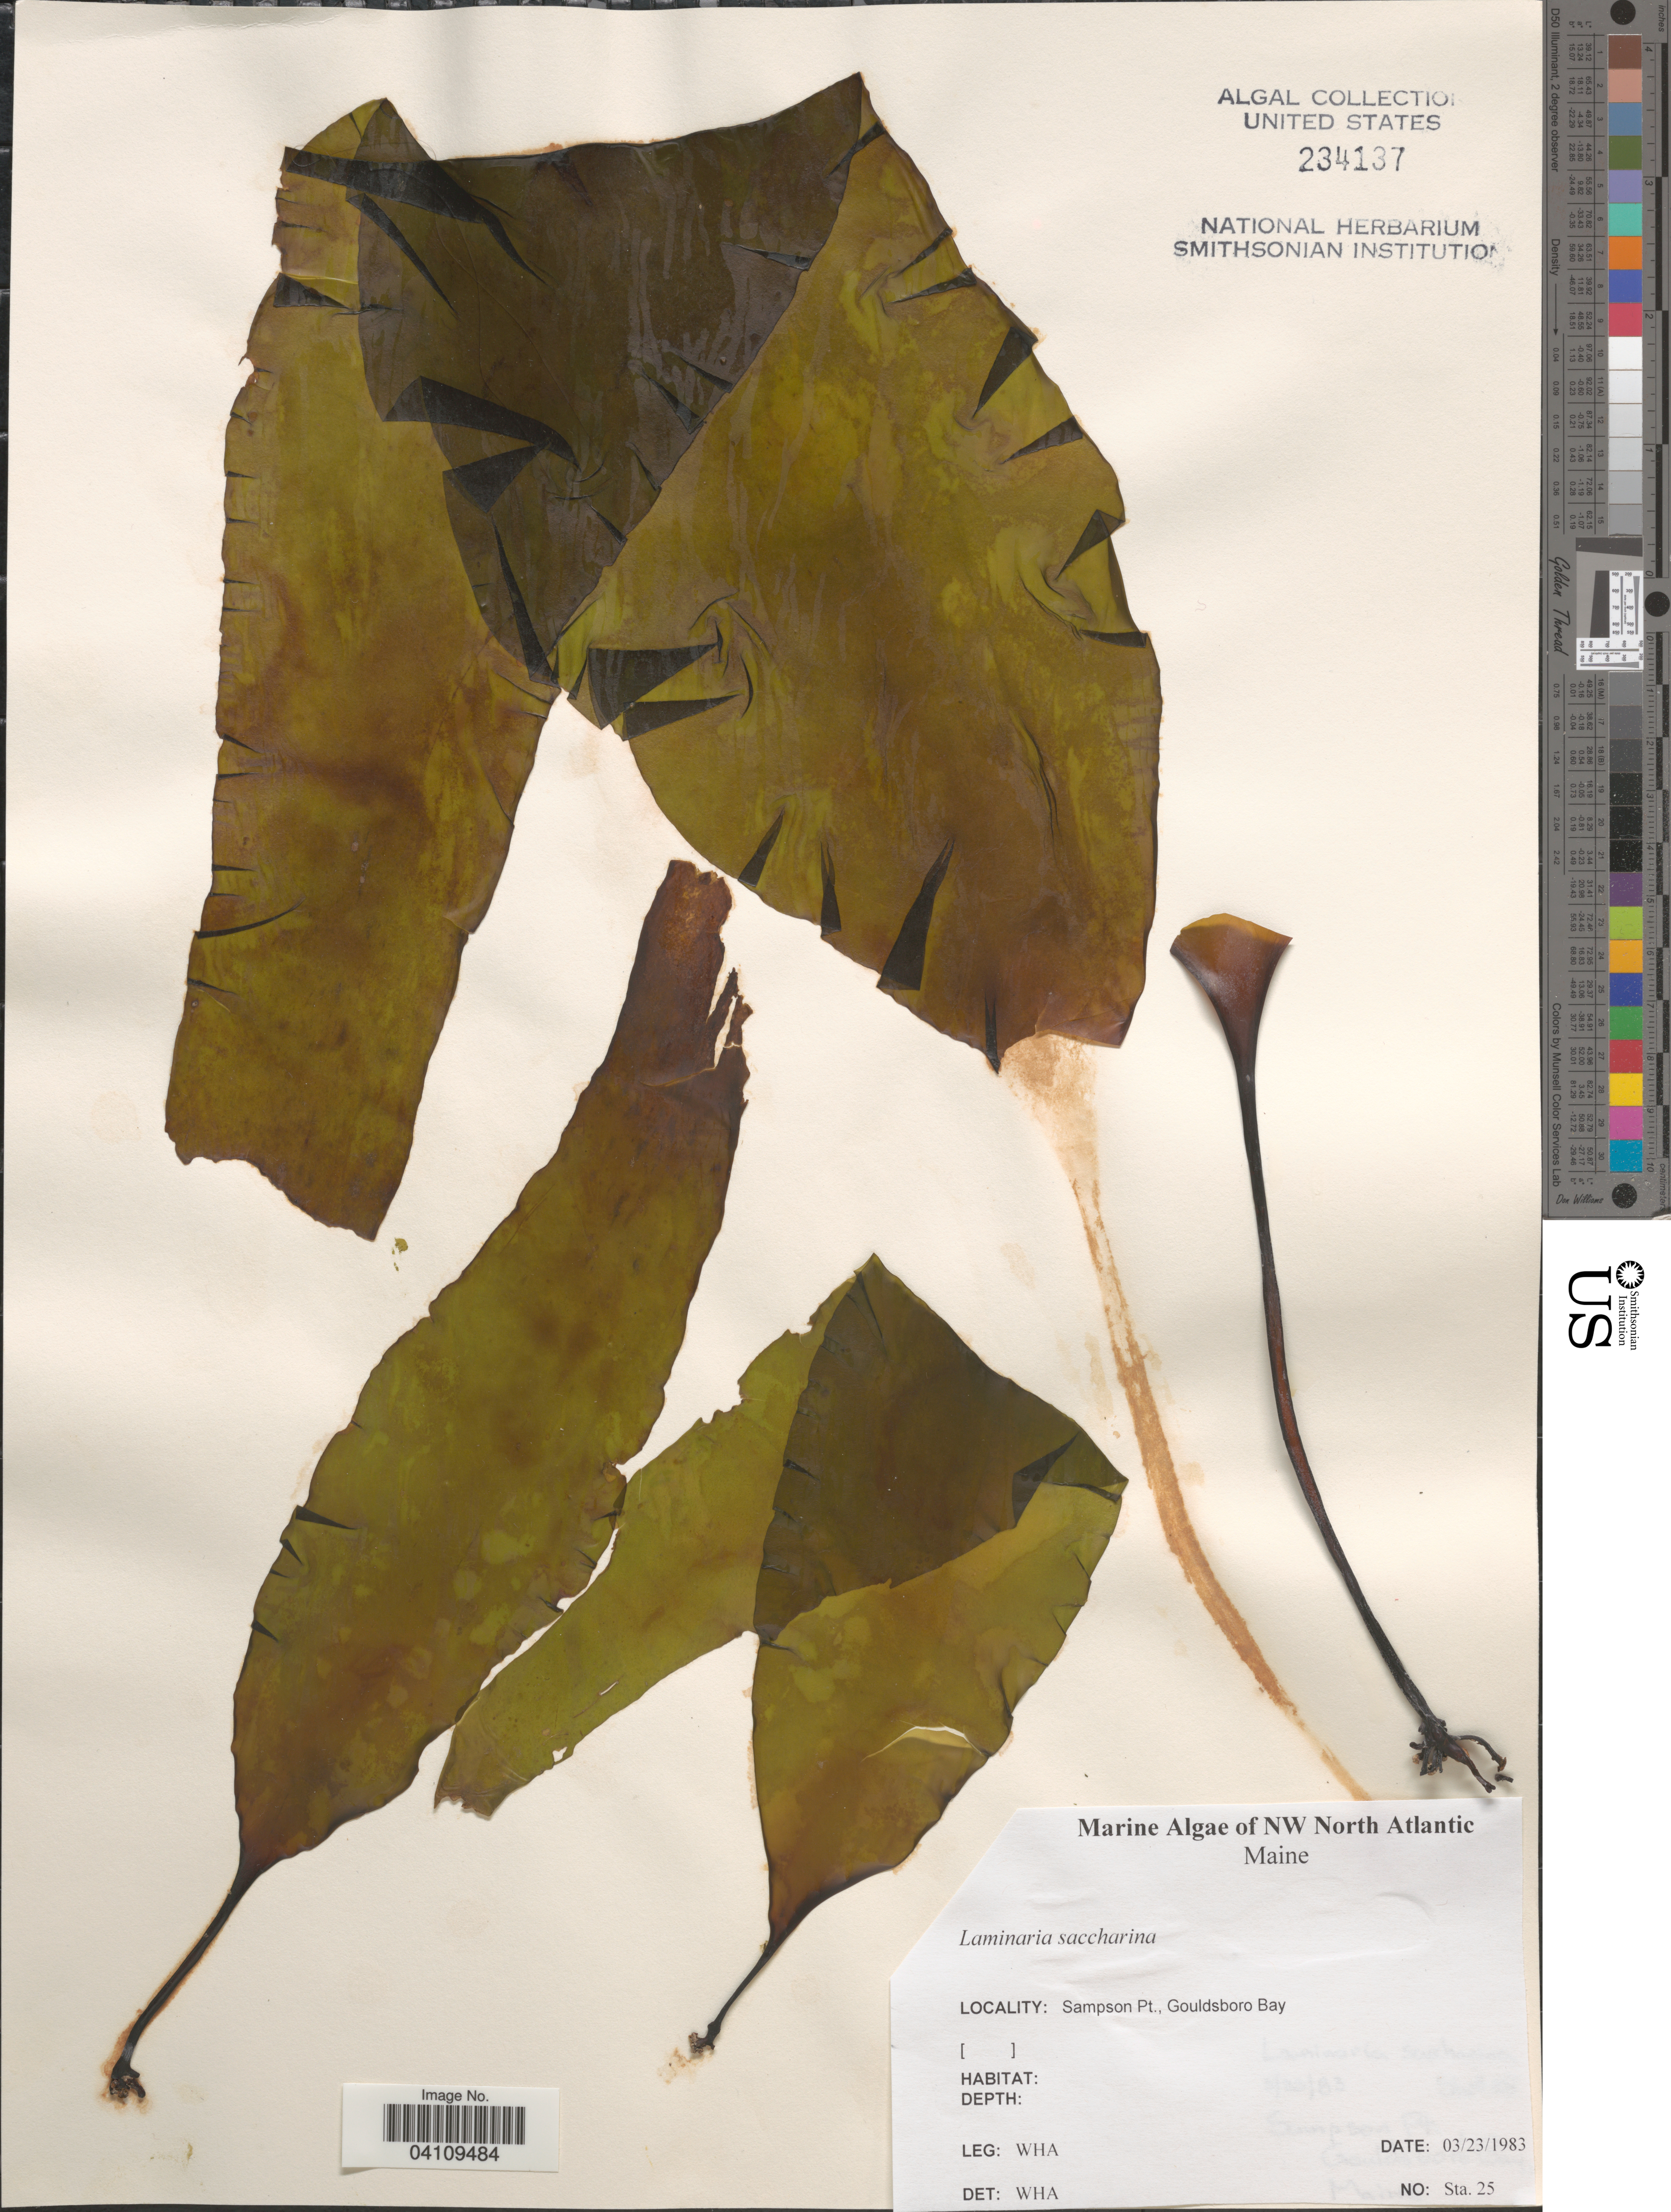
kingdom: Chromista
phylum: Ochrophyta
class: Phaeophyceae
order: Laminariales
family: Laminariaceae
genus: Saccharina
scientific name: Saccharina latissima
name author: C.E. Lane et al.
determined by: Algae name updating Project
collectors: W. H. Adey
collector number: Sta. 25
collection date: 1983-03-23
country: United States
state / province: Maine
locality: NW North Atlantic. Sampson Pt., Gouldsboro Bay.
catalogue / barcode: US 234137